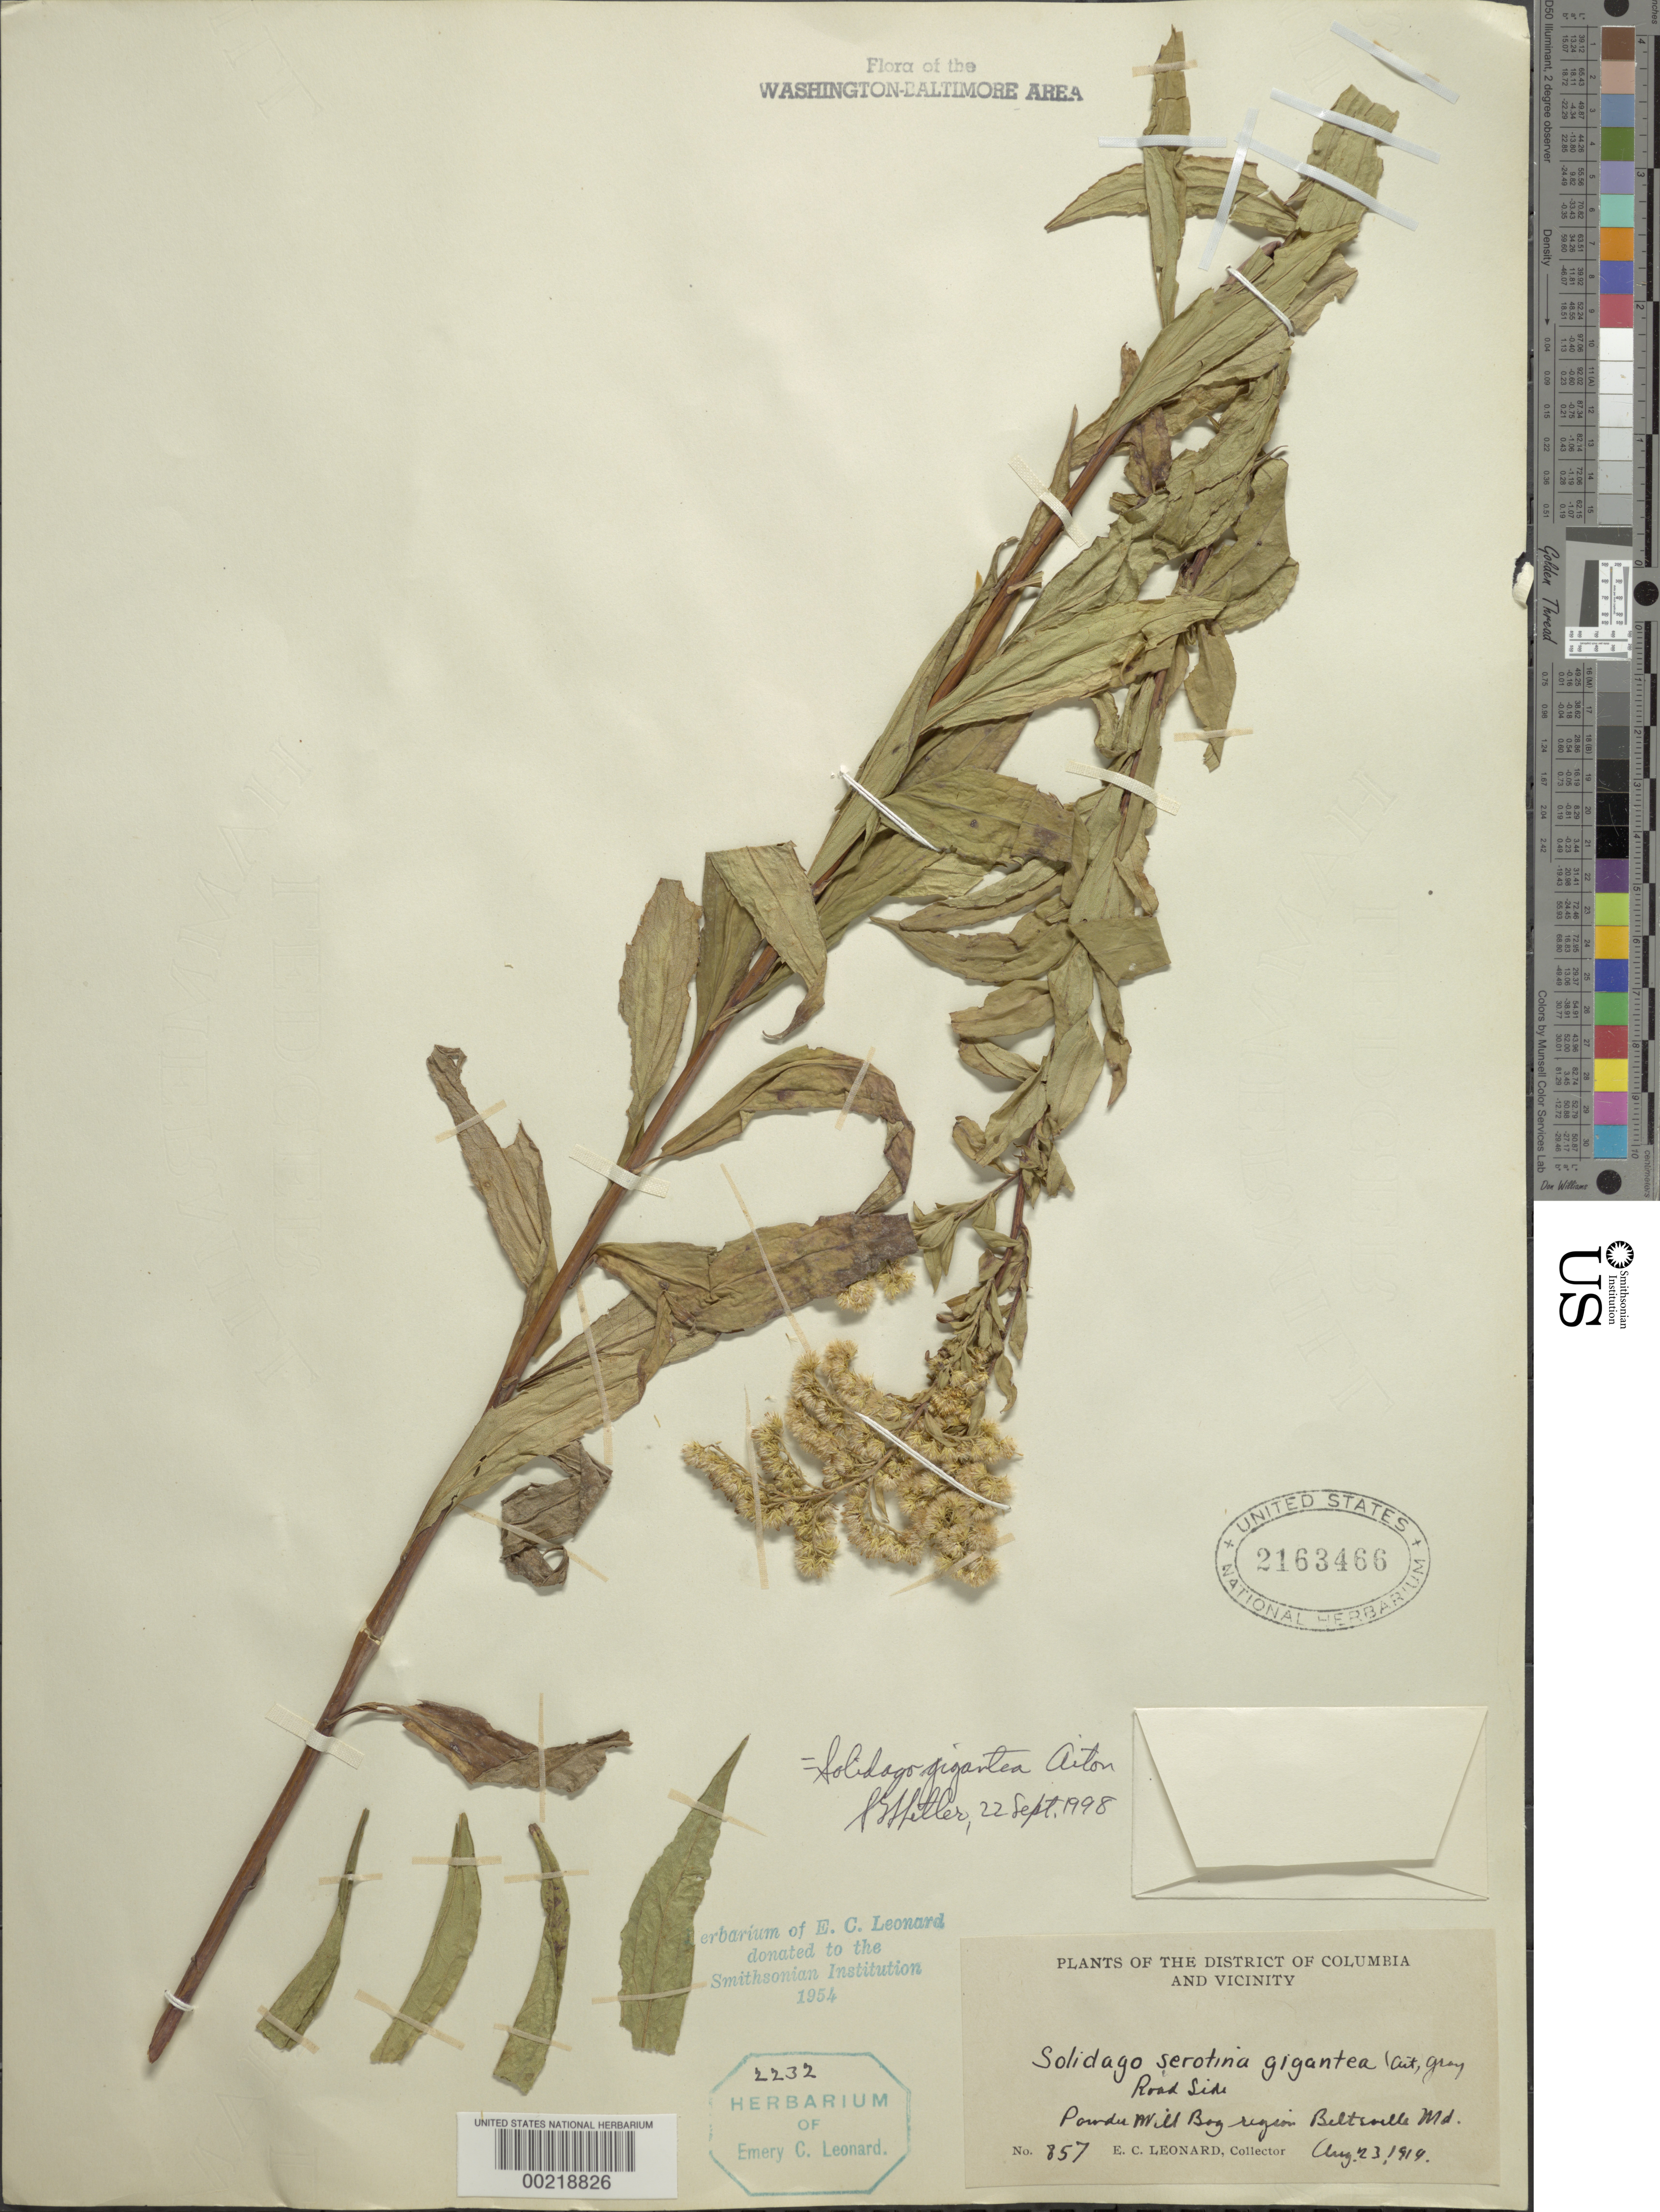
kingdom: Plantae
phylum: Tracheophyta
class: Magnoliopsida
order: Asterales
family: Asteraceae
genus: Solidago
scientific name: Solidago gigantea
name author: Aiton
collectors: E. C. Leonard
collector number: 857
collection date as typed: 23 Aug 1919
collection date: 1919-08-23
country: United States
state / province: Maryland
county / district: Prince George's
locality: Powder Mill Bog Region, Beltsville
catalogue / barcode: US 2163466